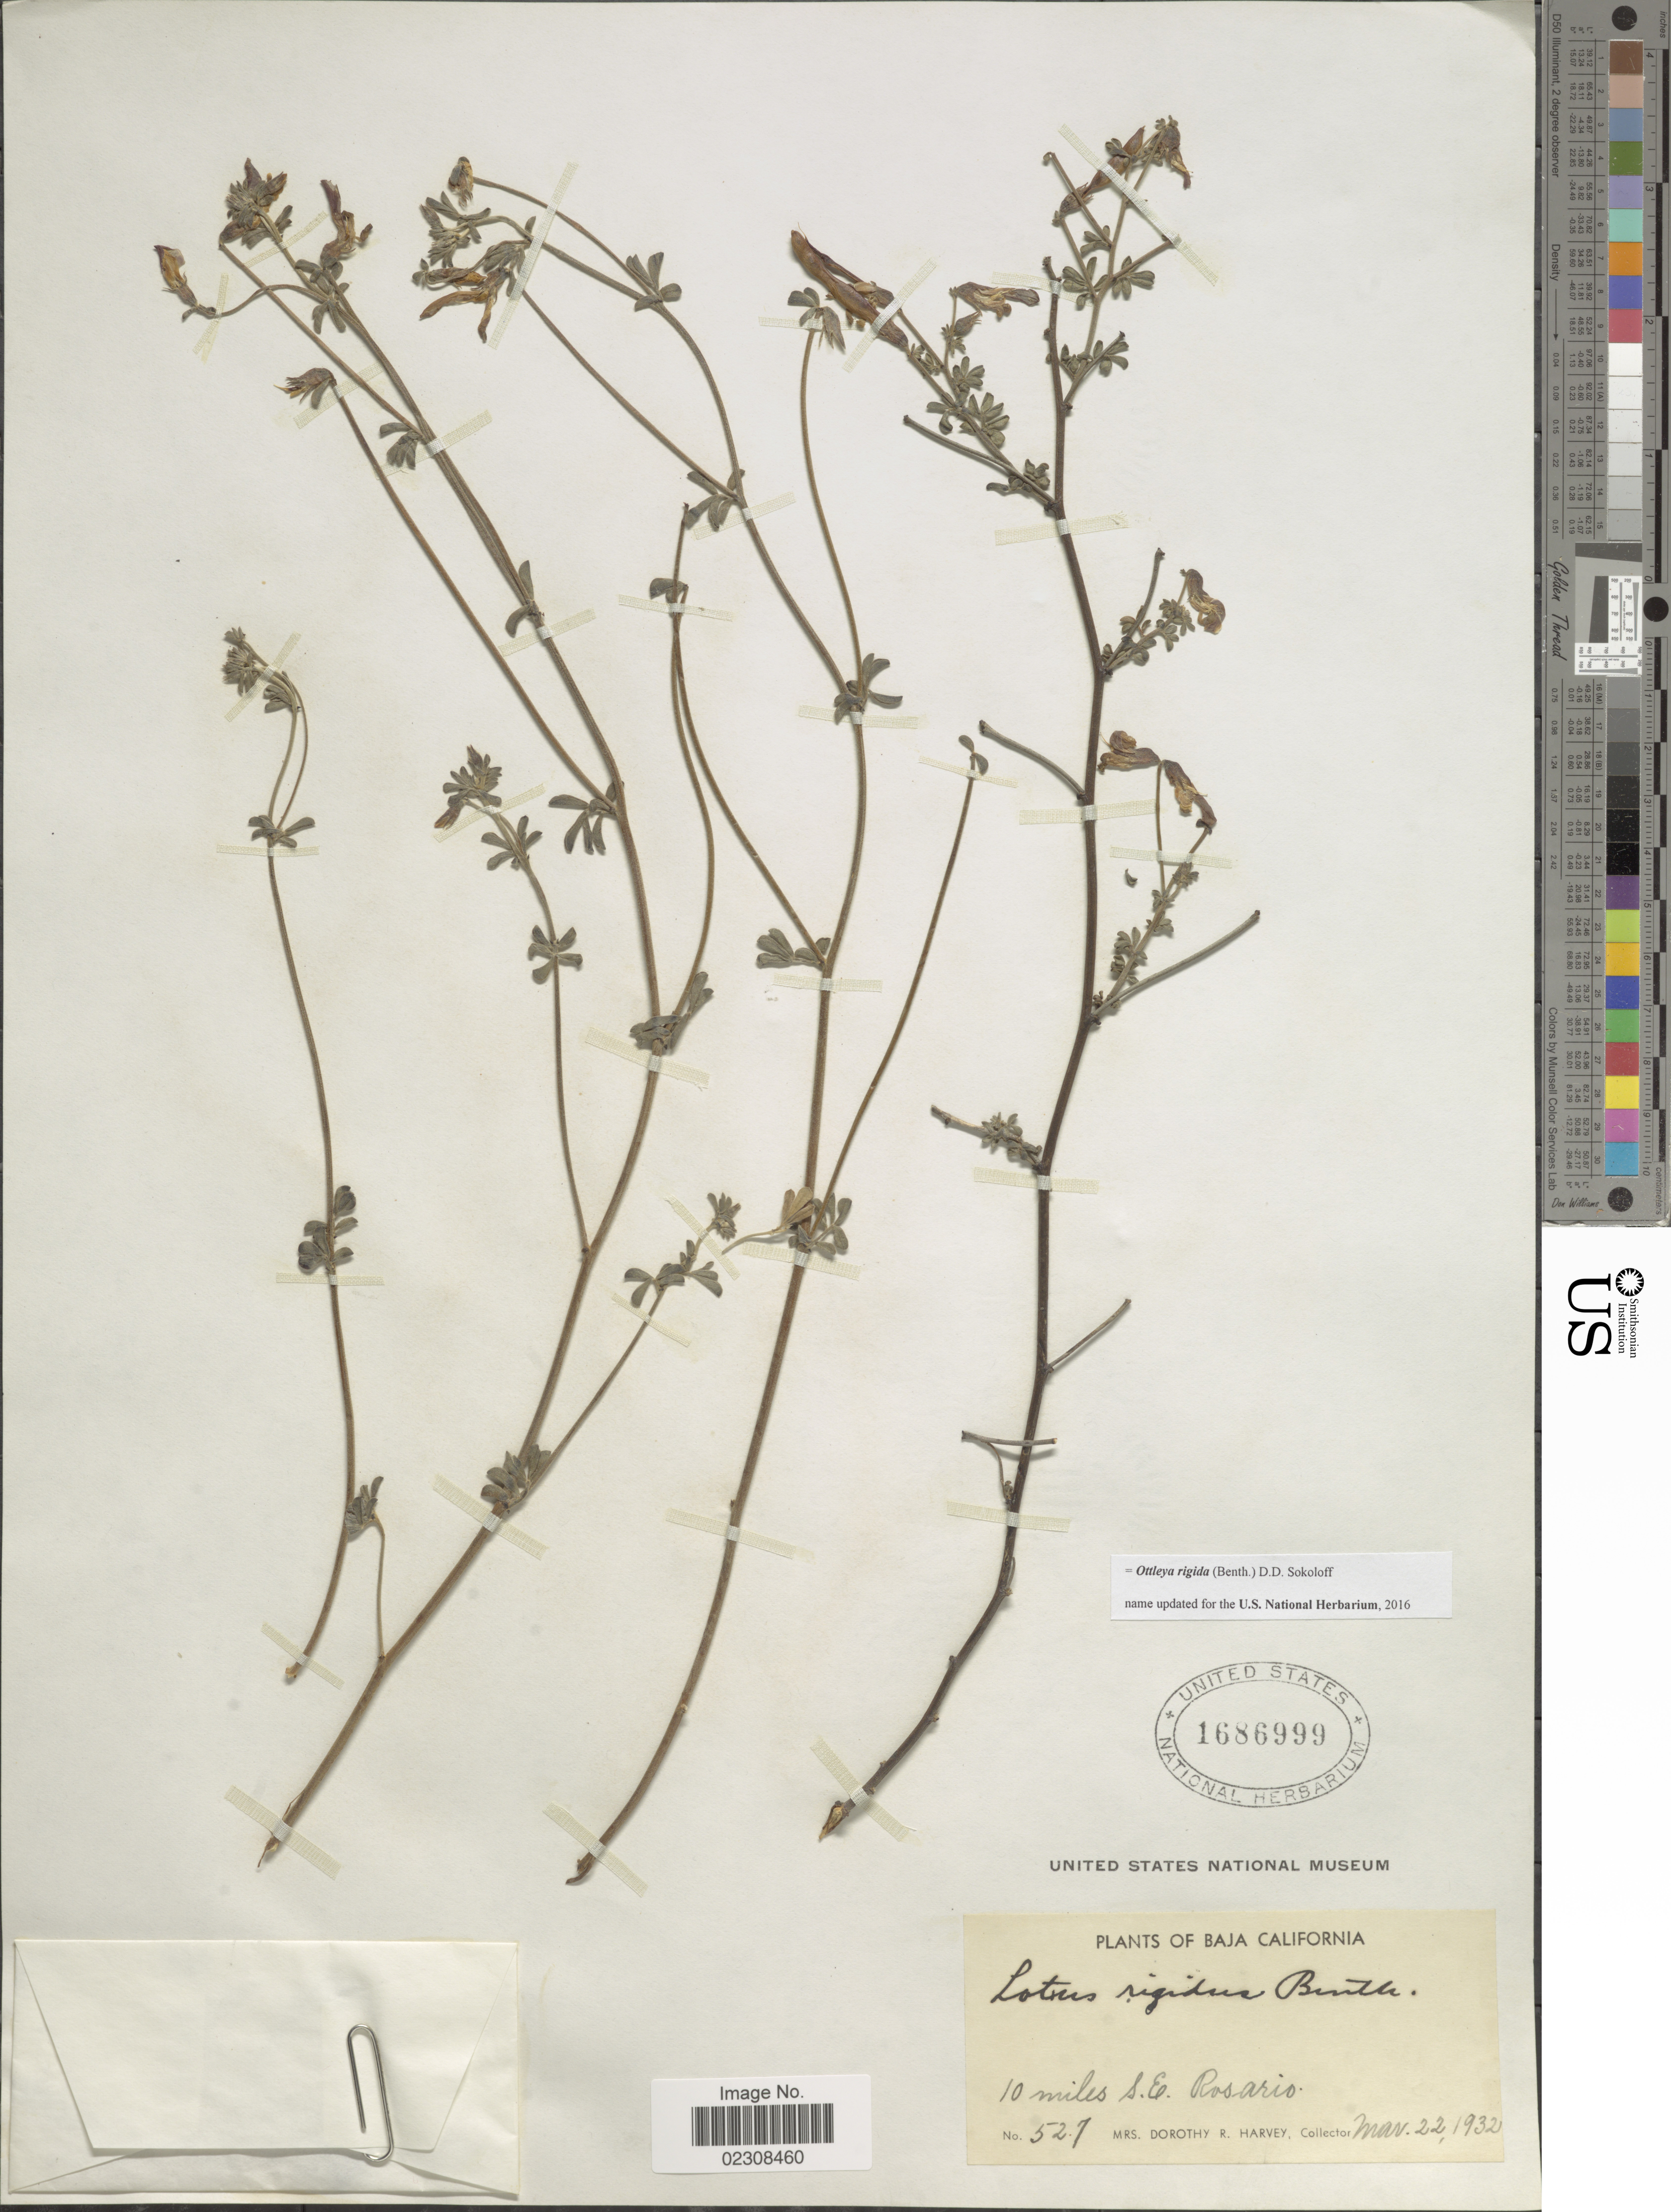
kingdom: Plantae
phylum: Tracheophyta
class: Magnoliopsida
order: Fabales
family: Fabaceae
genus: Ottleya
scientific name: Ottleya rigida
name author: (Benth.) D.D. Sokoloff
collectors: D. R. Harvey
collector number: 527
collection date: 1932-03-22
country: Mexico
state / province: Baja California Norte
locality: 10 miles S.E. Rosario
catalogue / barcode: US 1686999